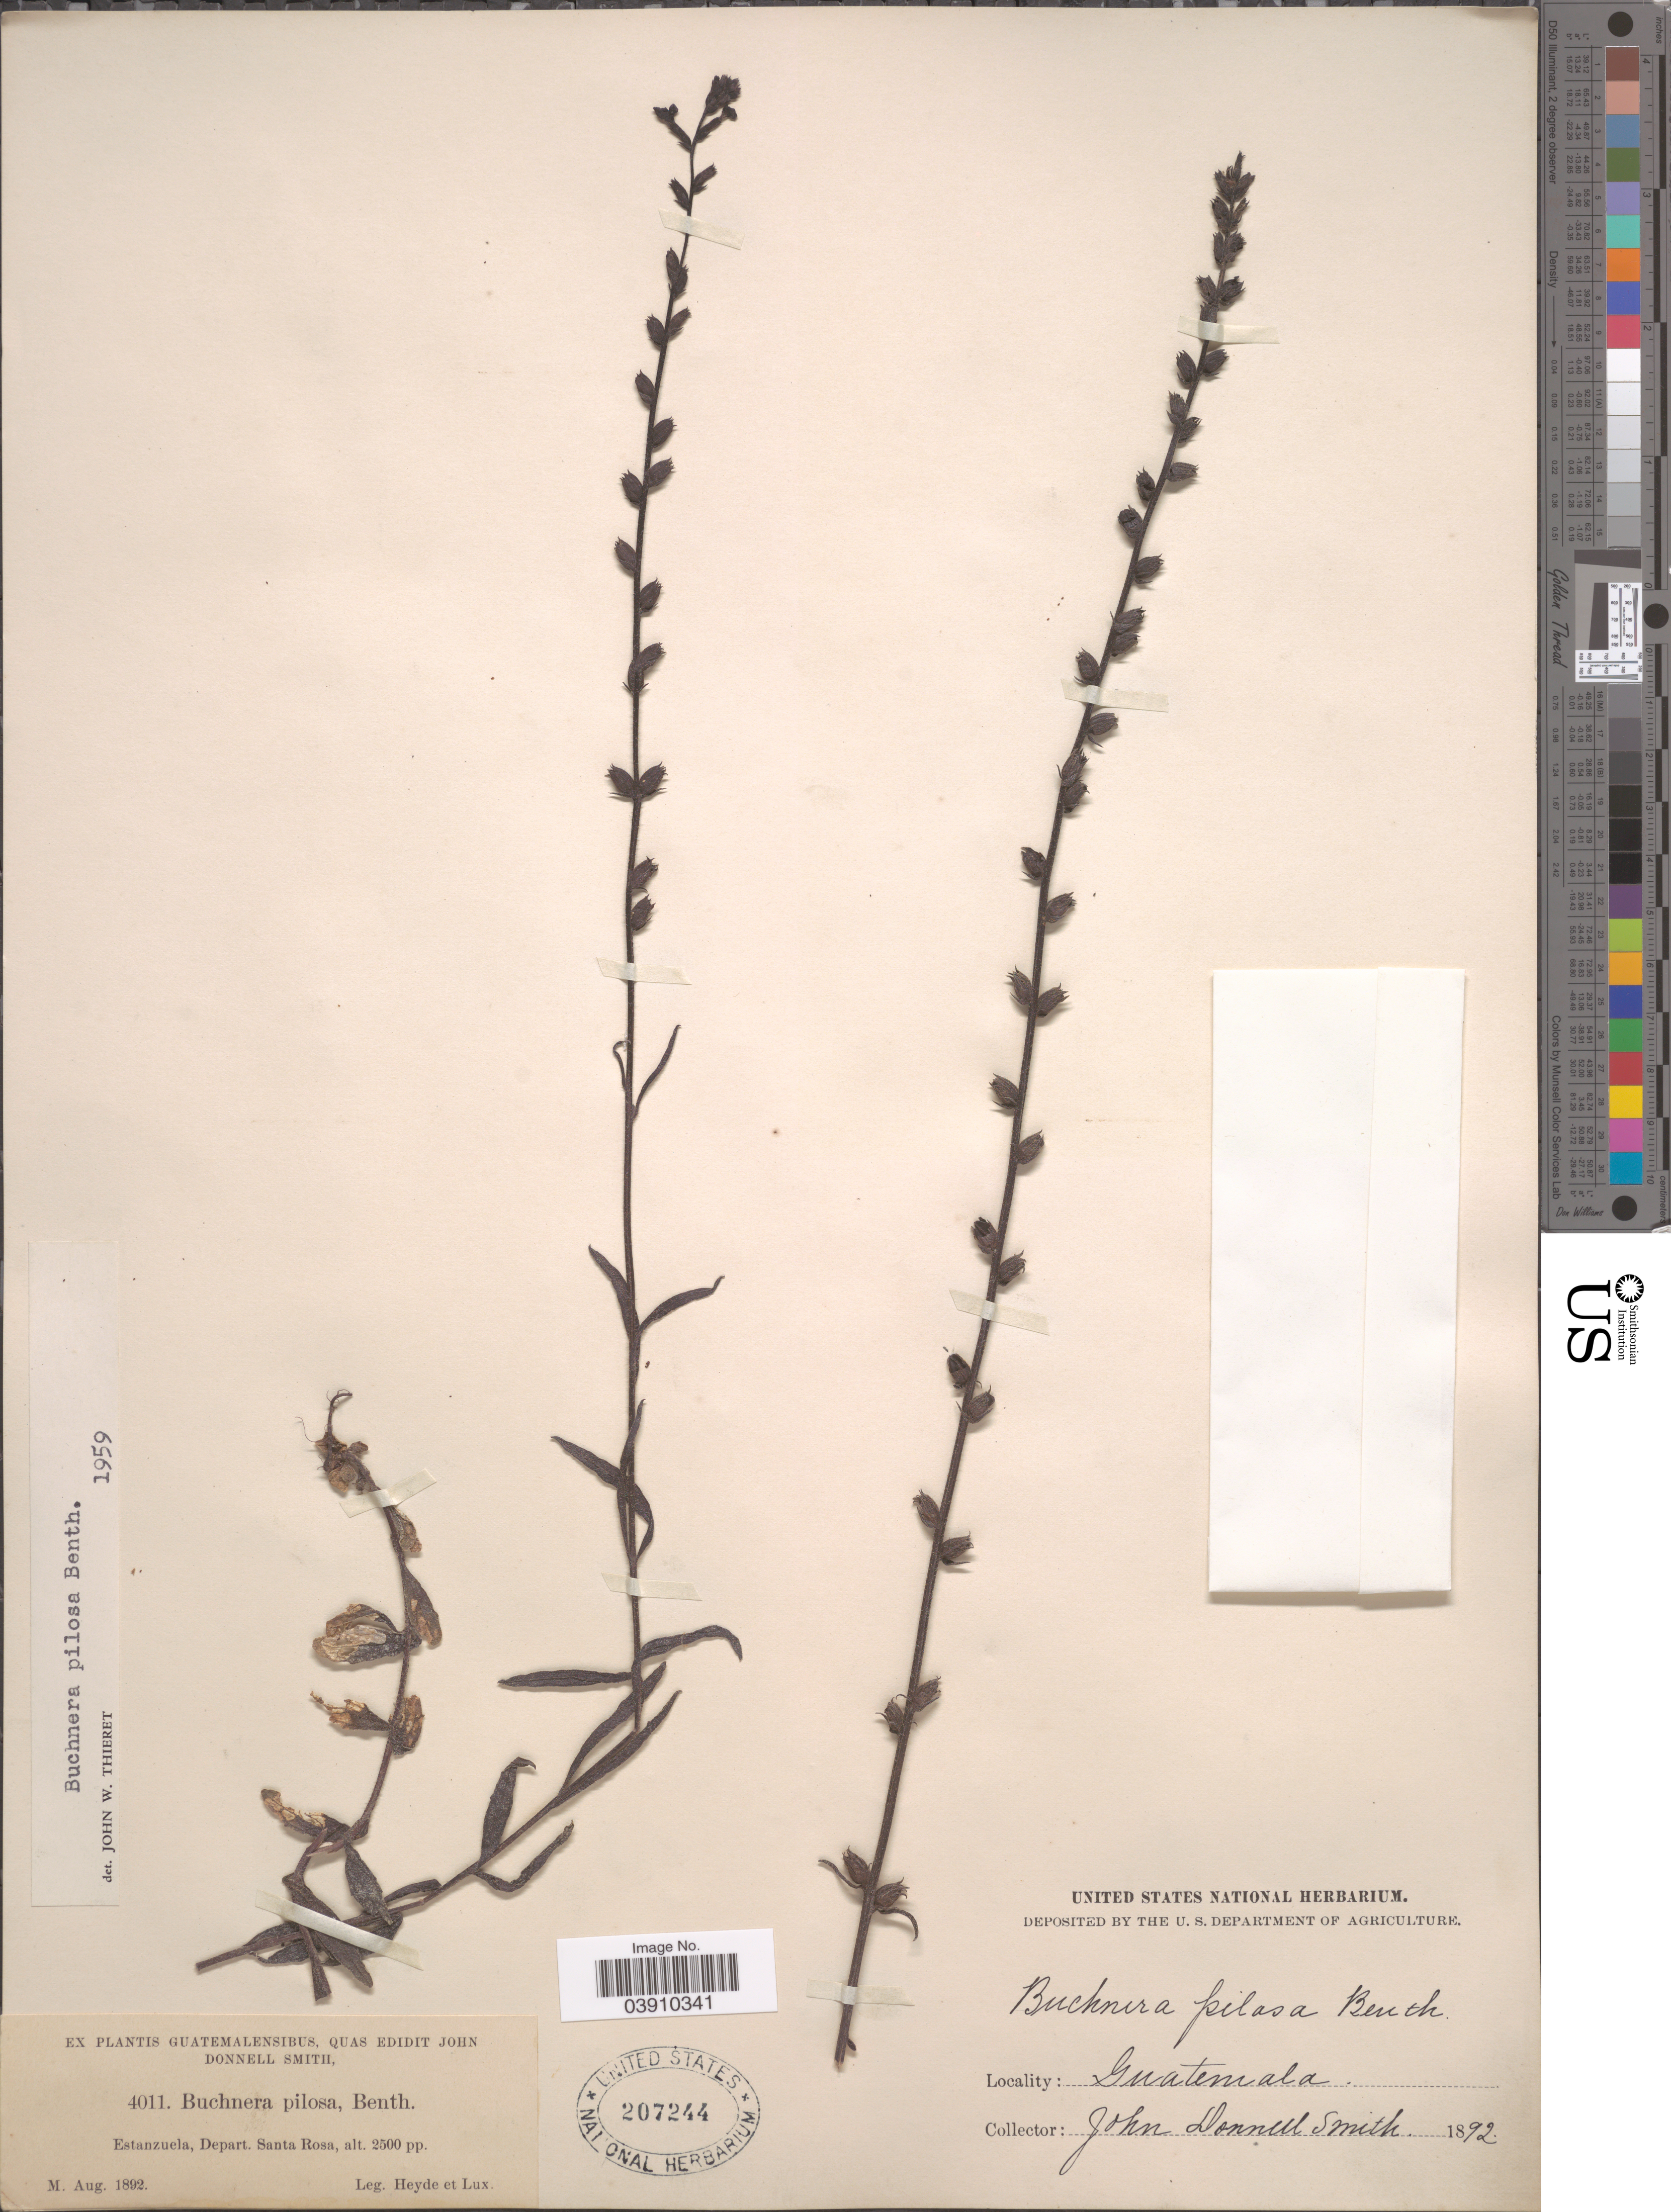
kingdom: Plantae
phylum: Tracheophyta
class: Magnoliopsida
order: Lamiales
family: Orobanchaceae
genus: Buchnera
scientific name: Buchnera pusilla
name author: Kunth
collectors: Heyde, Lux & J. Donnell Smith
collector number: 4011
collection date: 1892-08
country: Guatemala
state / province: Santa Rosa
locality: Estanzuela, Depart. Santa Rosa.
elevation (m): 762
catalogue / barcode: US 207244